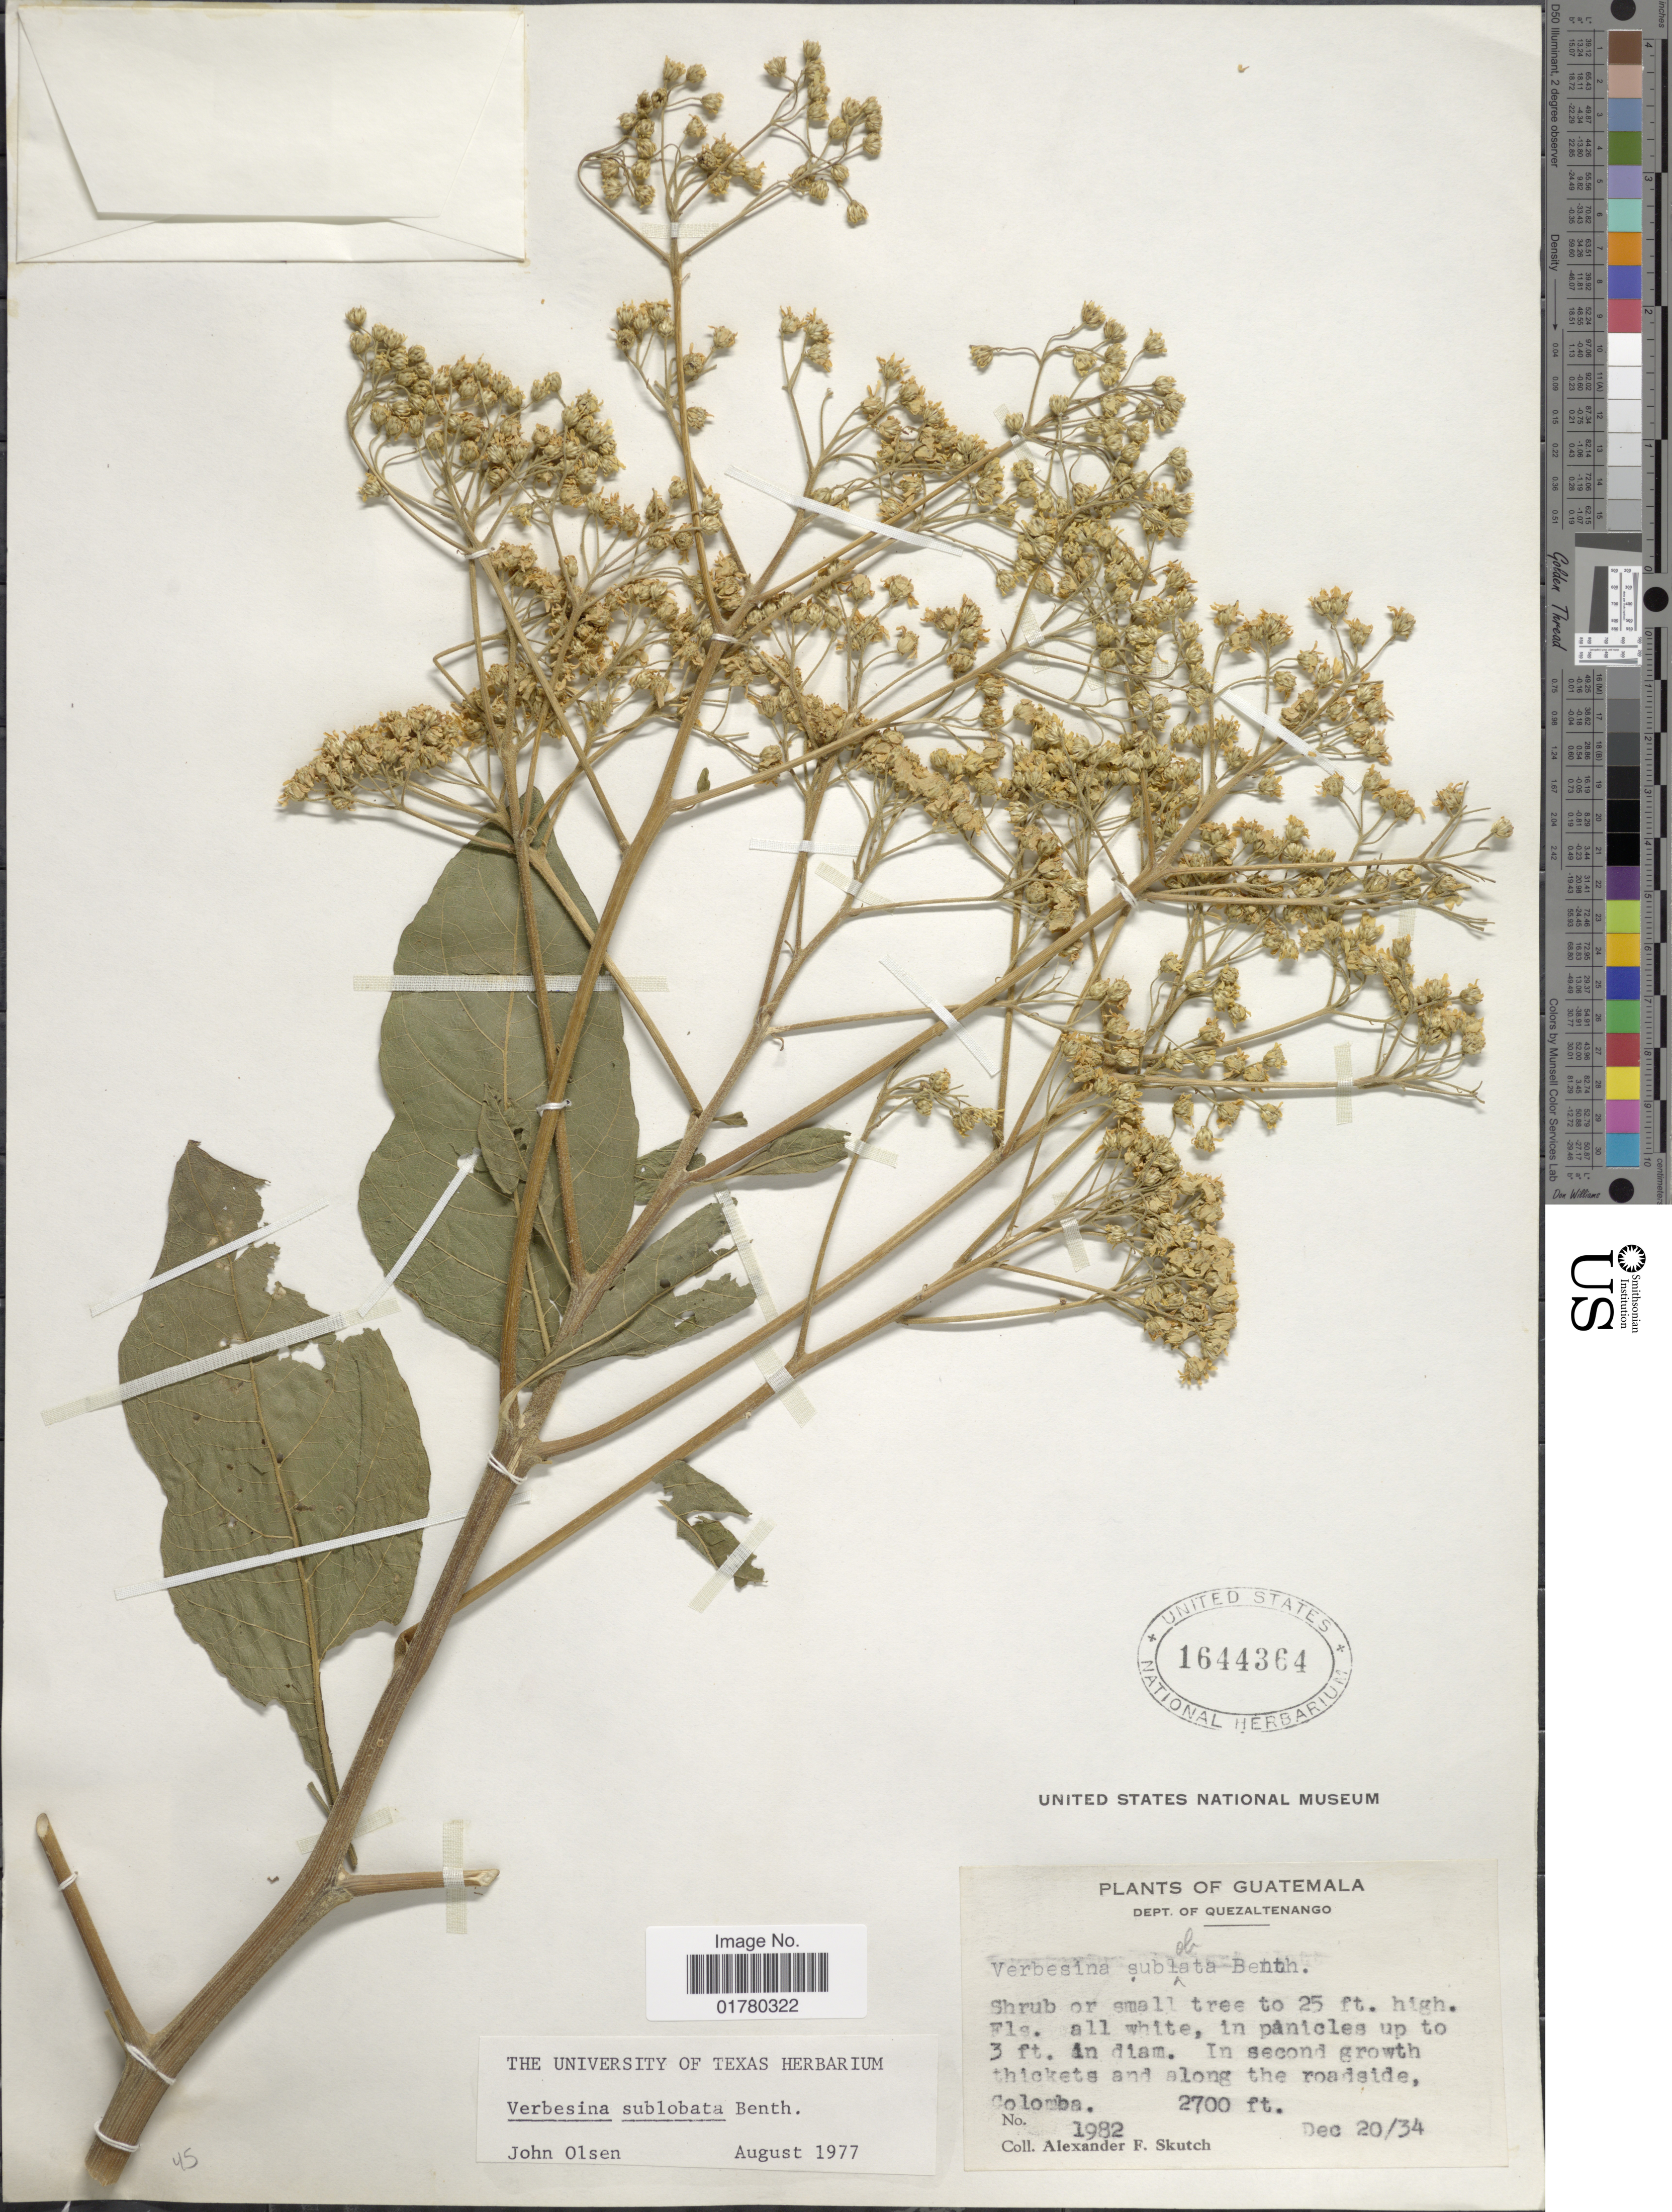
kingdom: Plantae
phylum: Tracheophyta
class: Magnoliopsida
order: Asterales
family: Asteraceae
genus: Verbesina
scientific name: Verbesina turbacensis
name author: Kunth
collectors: A. F. Skutch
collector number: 1982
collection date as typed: Transcribed d/m/y: 20/12/34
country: Guatemala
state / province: Quetzaltenango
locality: In second growth thickets and along the roadside Colomba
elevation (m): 823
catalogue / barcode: US 1644364